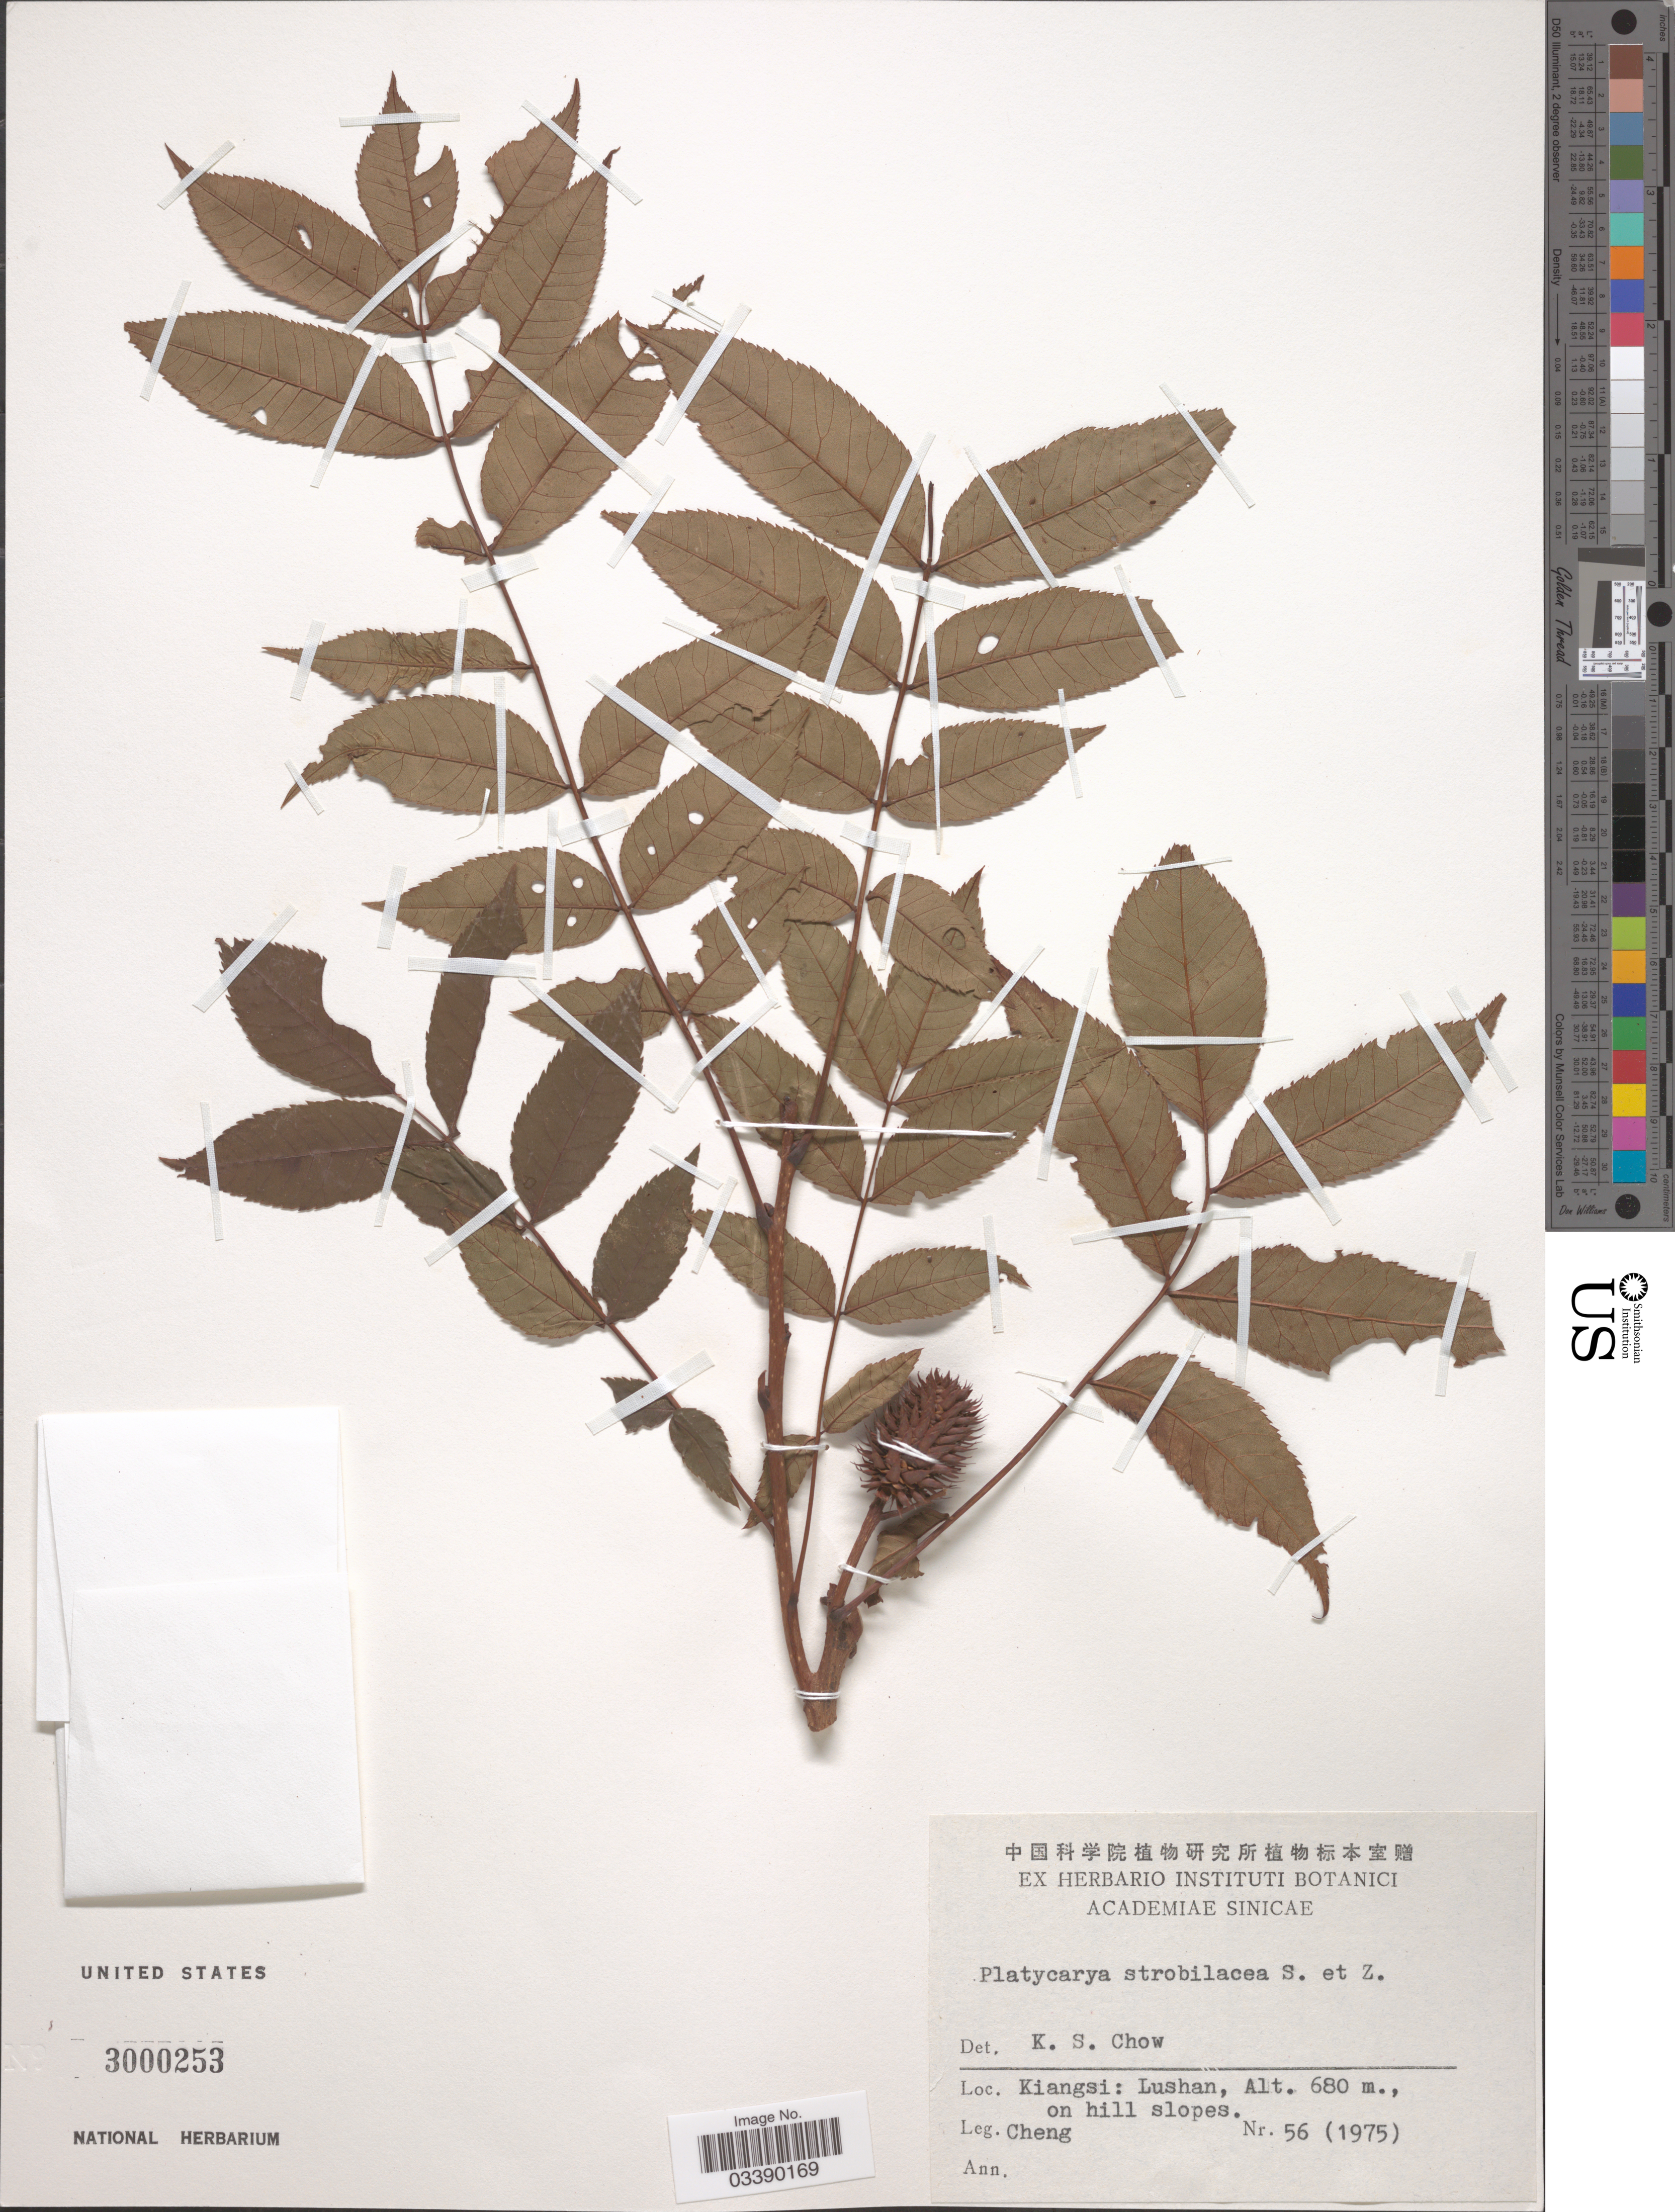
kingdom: Plantae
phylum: Tracheophyta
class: Magnoliopsida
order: Fagales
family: Juglandaceae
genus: Platycarya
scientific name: Platycarya strobilacea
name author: Siebold & Zucc.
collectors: -. Cheng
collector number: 56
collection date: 1975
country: China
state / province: Jiangxi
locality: Kiangsi: Lushan, on hill slopes.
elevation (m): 680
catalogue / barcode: US 3000253